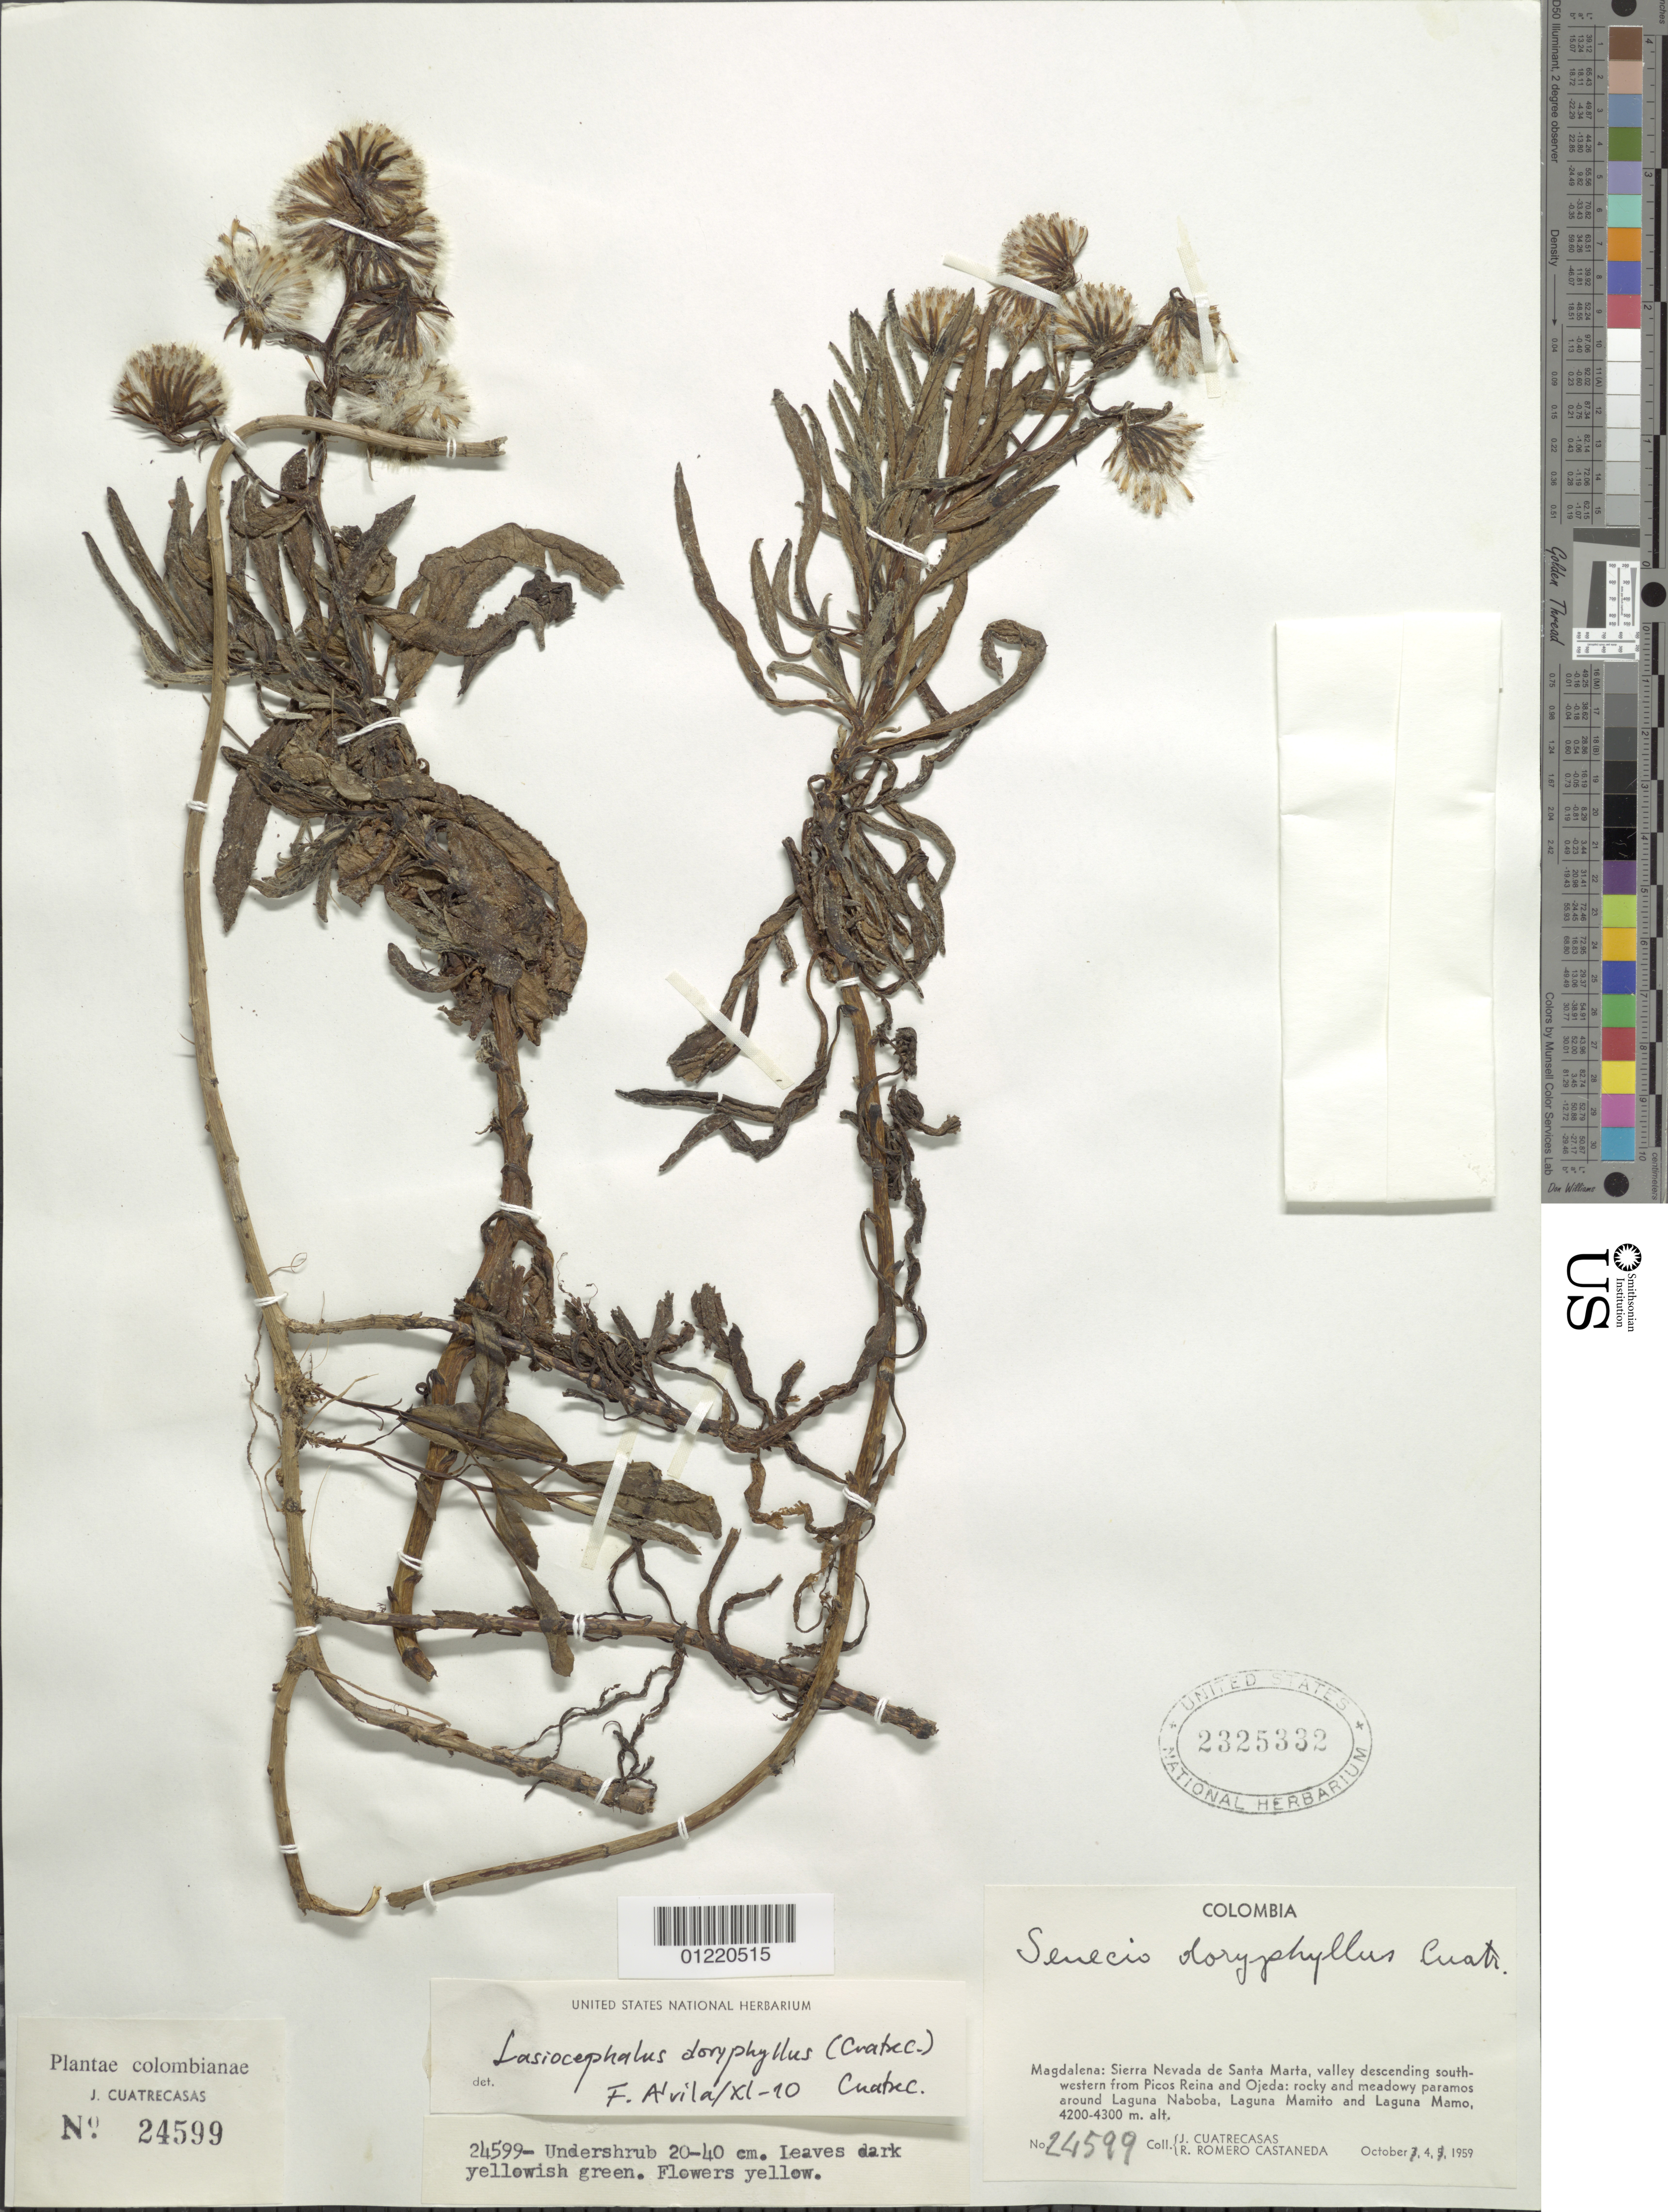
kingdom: Plantae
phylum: Tracheophyta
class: Magnoliopsida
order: Asterales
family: Asteraceae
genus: Senecio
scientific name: Senecio doryphyllus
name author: Cuatrec.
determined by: Salomon, Luciana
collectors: J. Cuatrecasas & R. Romero Castañeda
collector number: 24599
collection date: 1959-10-04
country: Colombia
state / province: Magdalena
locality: Sierra Nevada de Santa Marta, valley descending south-west from Picos Reina and Ojeda; rocky and meadowy paramos around Laguna Naboba, Laguna Mamito, and Laguna Mamo.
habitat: Rocky and meadowy paramos.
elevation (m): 4200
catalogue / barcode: US 2325332